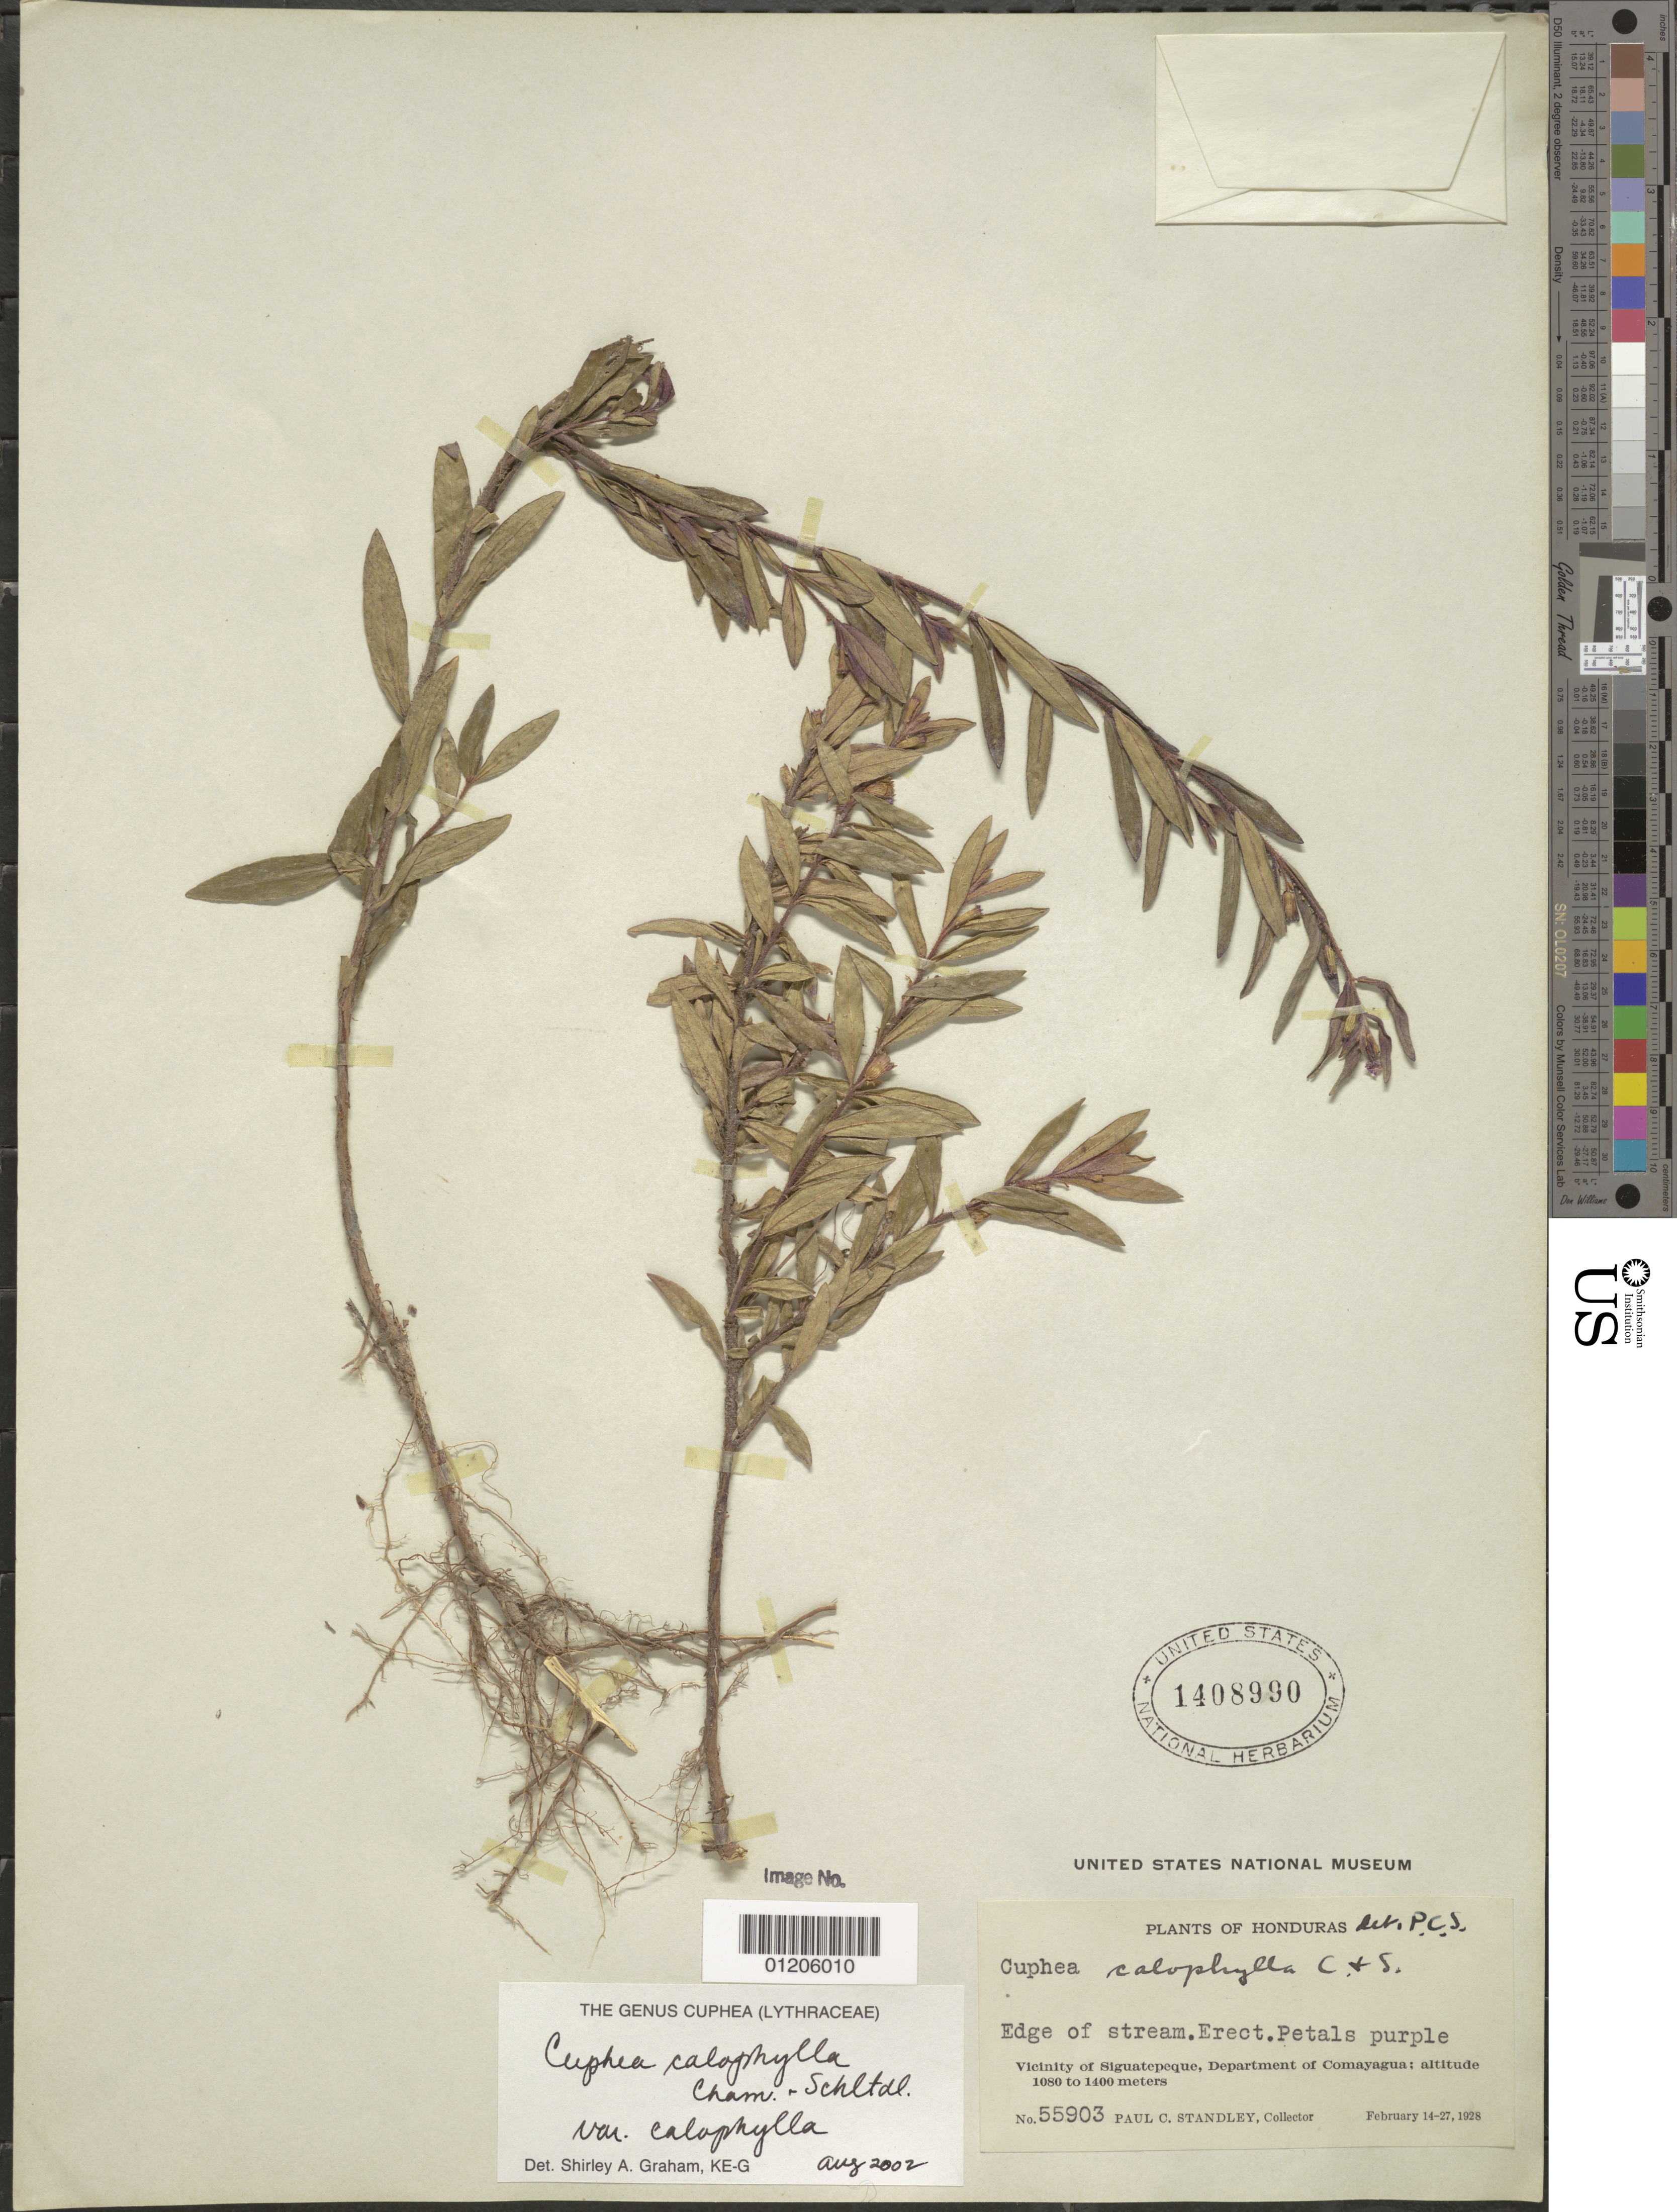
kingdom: Plantae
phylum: Tracheophyta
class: Magnoliopsida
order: Myrtales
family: Lythraceae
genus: Cuphea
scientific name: Cuphea calophylla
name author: Cham. & Schltdl.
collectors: P. C. Standley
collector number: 55903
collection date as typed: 14 Feb 1928 to 27 Feb 1928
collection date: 1928-02-14/1928-02-27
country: Honduras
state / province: Comayagua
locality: Vicinity of Siguatepeque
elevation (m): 1080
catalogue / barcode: US 1408990